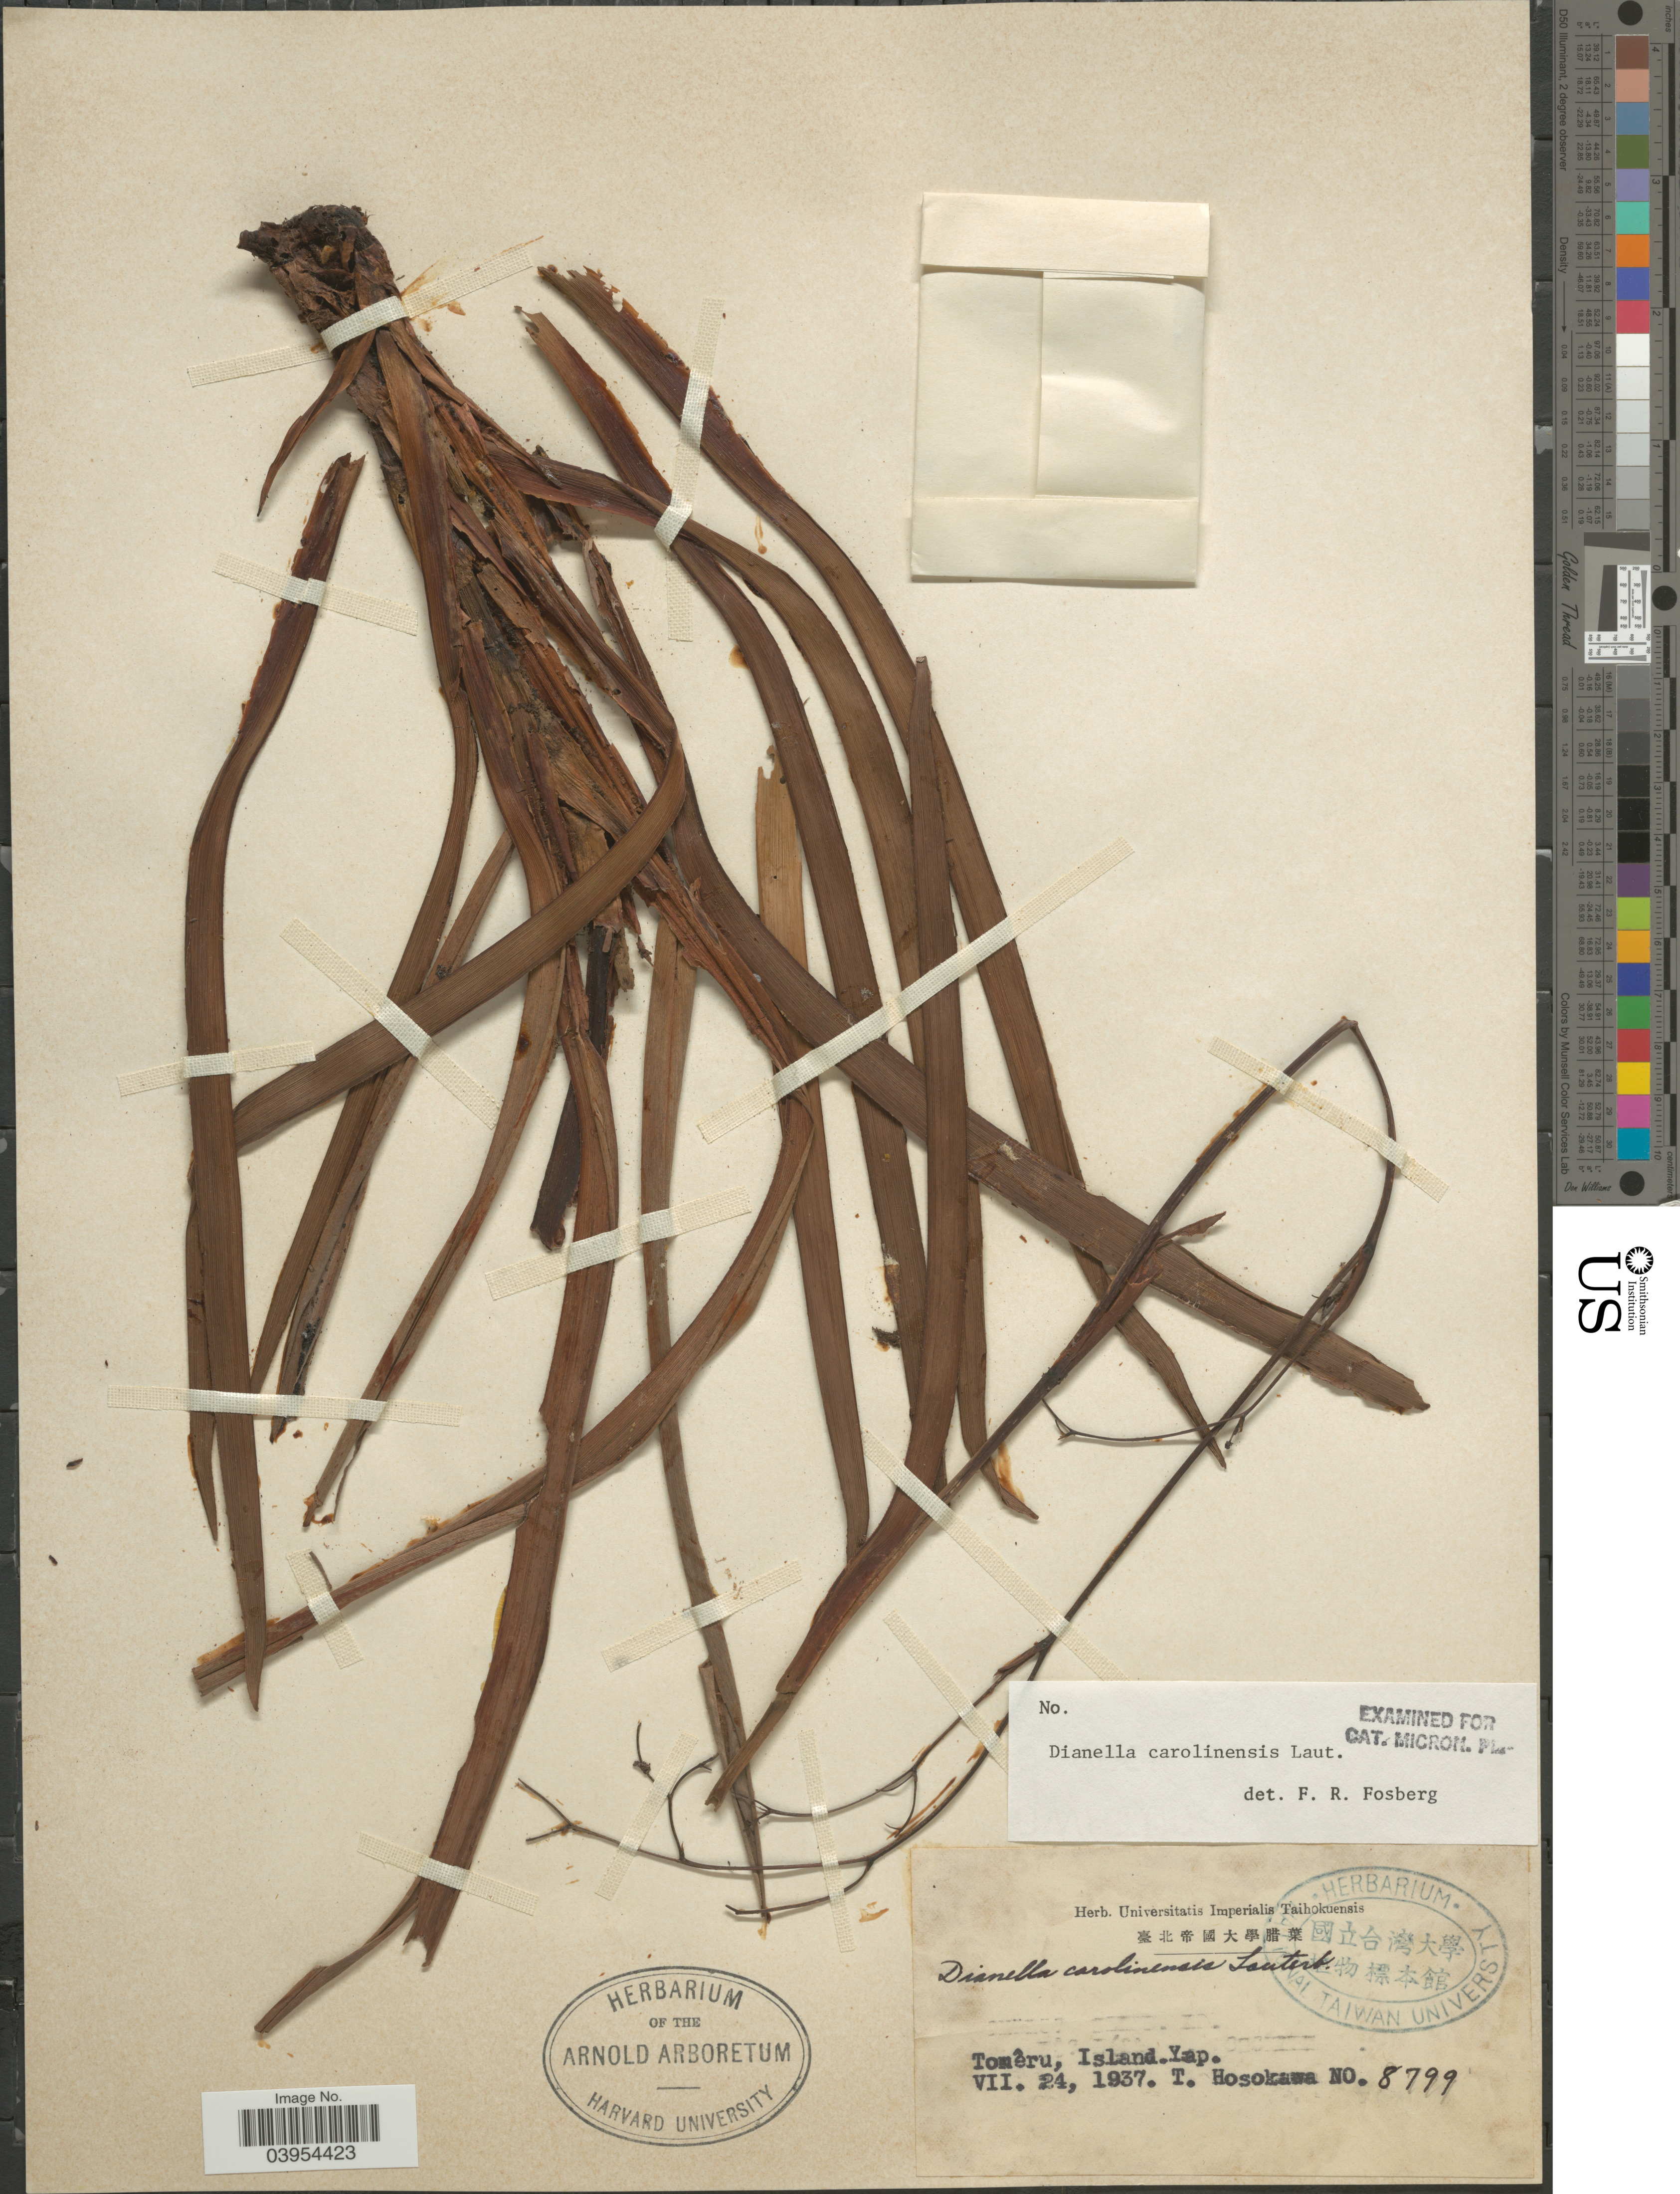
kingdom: Plantae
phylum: Tracheophyta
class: Liliopsida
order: Asparagales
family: Asphodelaceae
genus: Dianella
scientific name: Dianella carolinensis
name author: Lauterb.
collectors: T. Hosokawa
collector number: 8799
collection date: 1937-07-24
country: Micronesia, Federated States of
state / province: Yap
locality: Tomêru, Island. Yap.